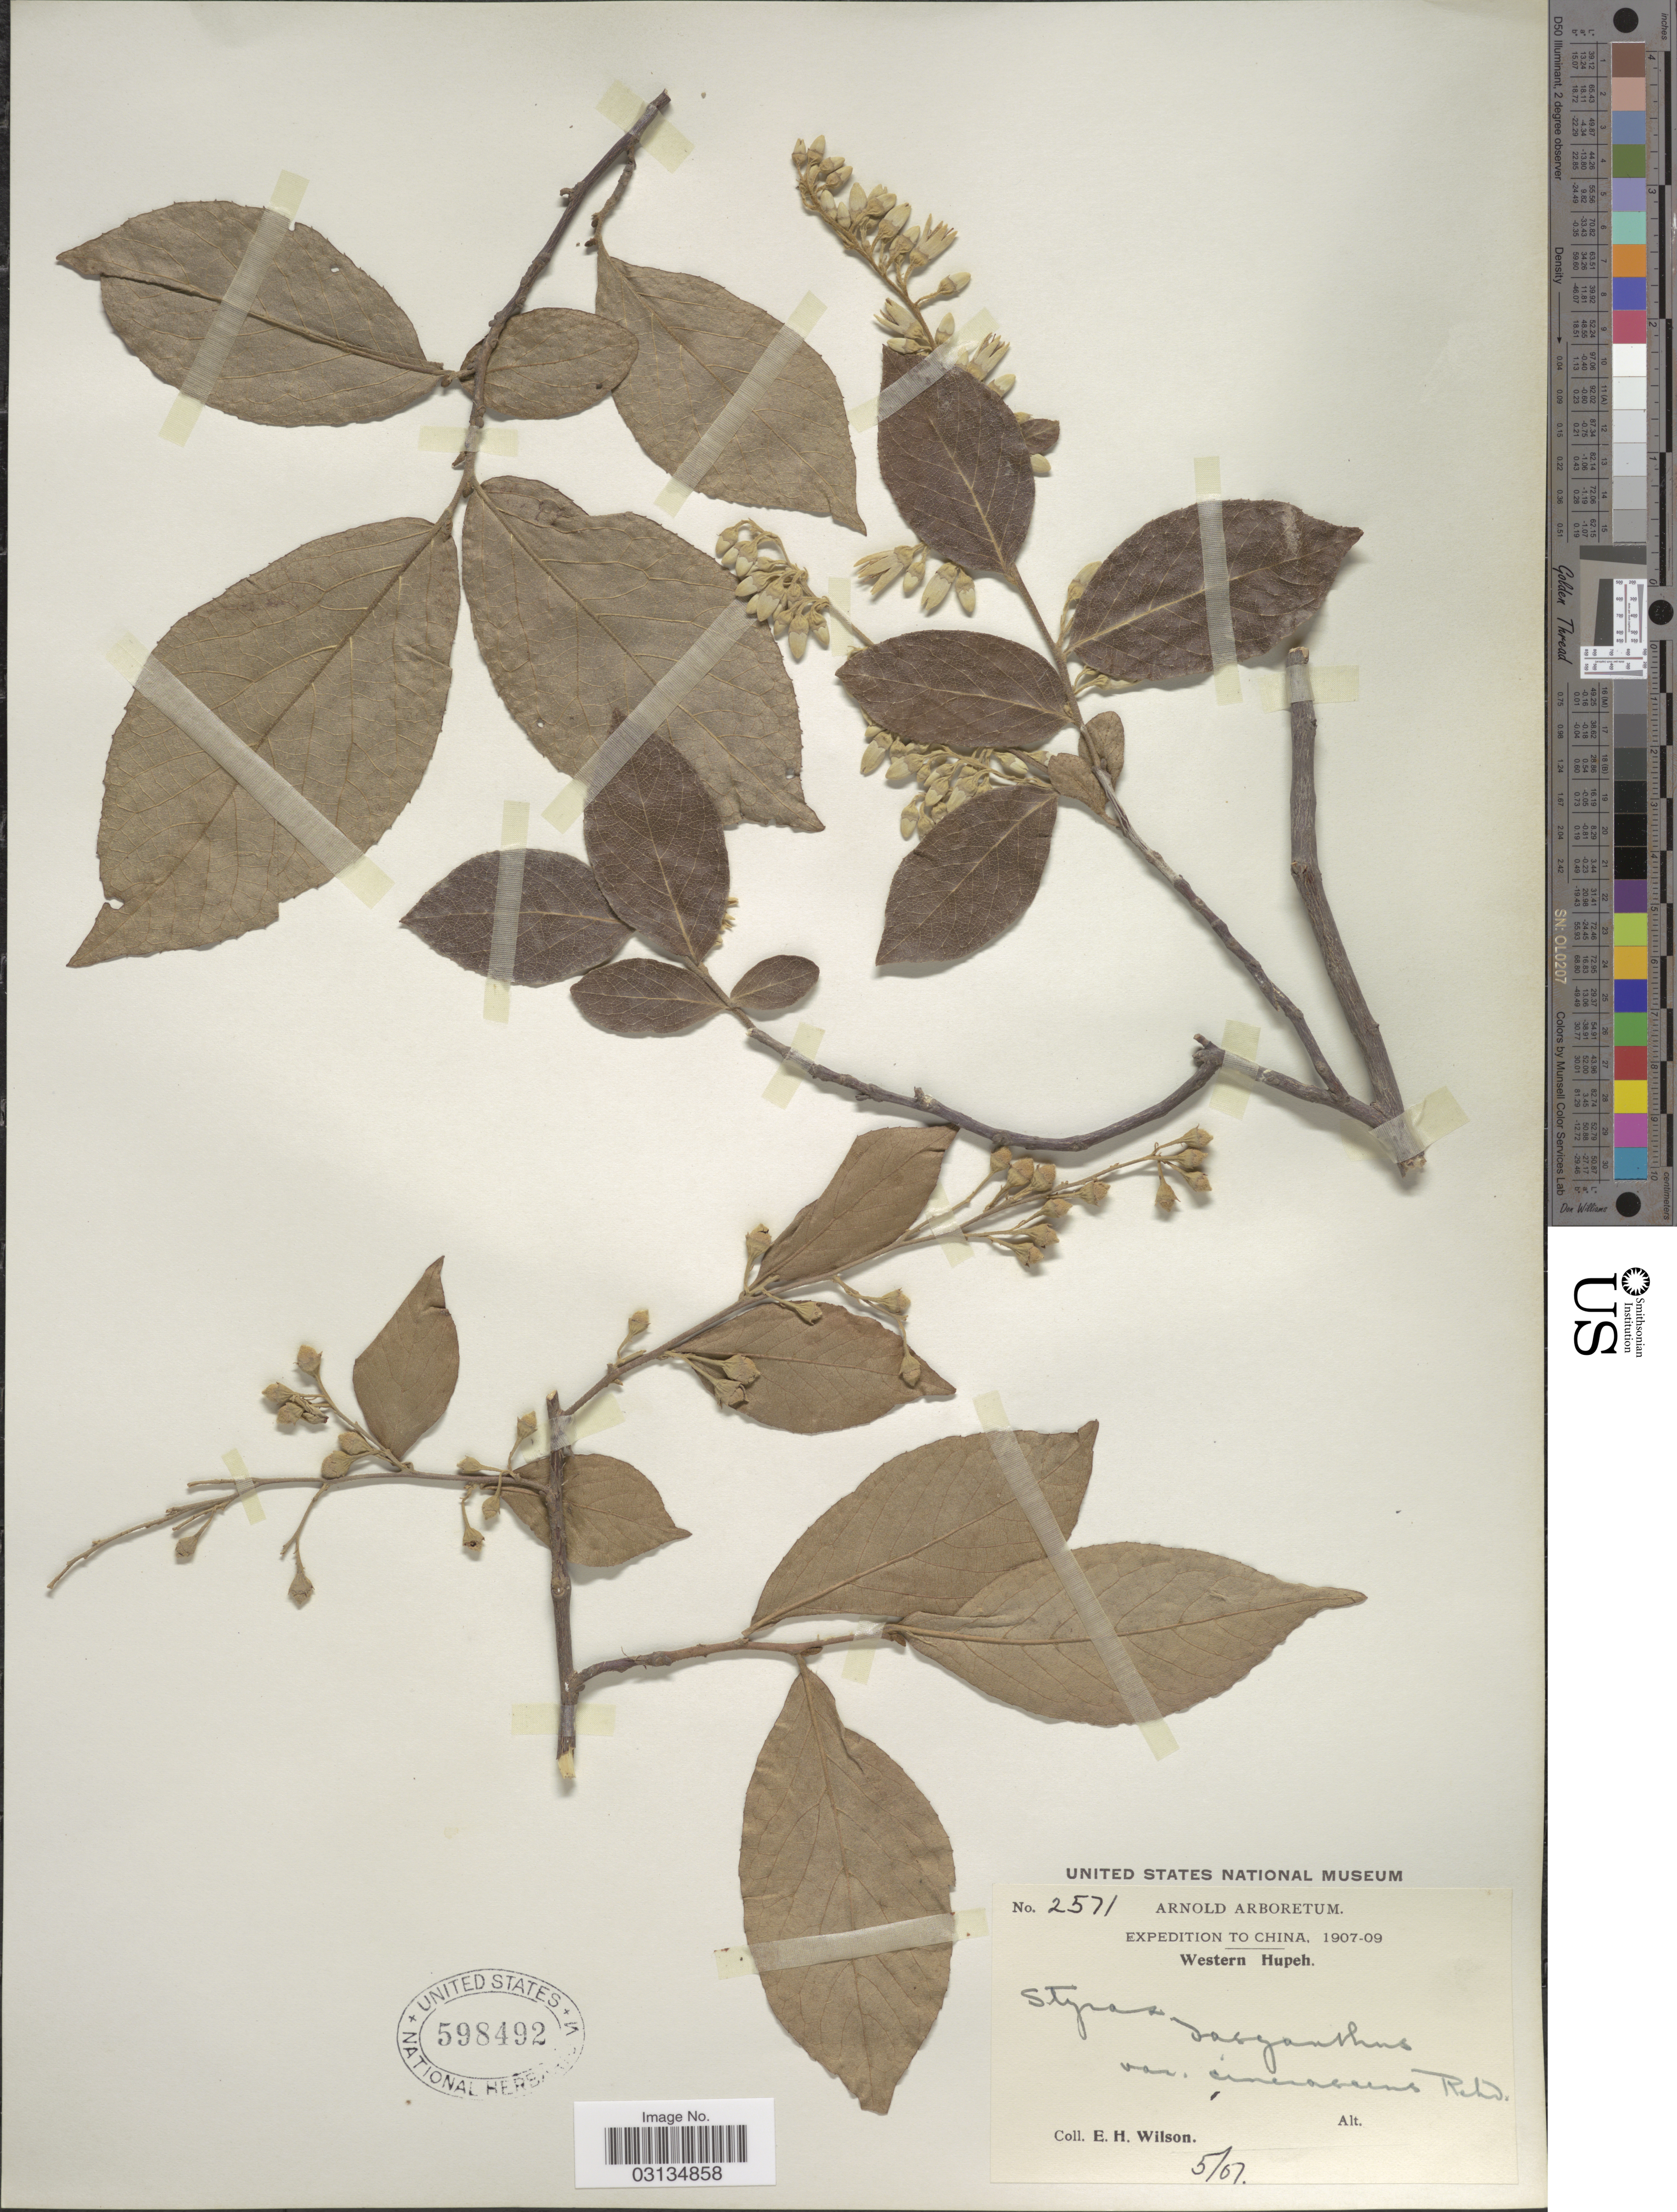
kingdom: Plantae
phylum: Tracheophyta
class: Magnoliopsida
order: Ericales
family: Styracaceae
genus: Styrax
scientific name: Styrax dasyanthus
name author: Perkins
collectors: E. Wilson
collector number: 2571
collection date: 1907-05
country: China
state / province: Hubei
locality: Western Hupeh.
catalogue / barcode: US 598492